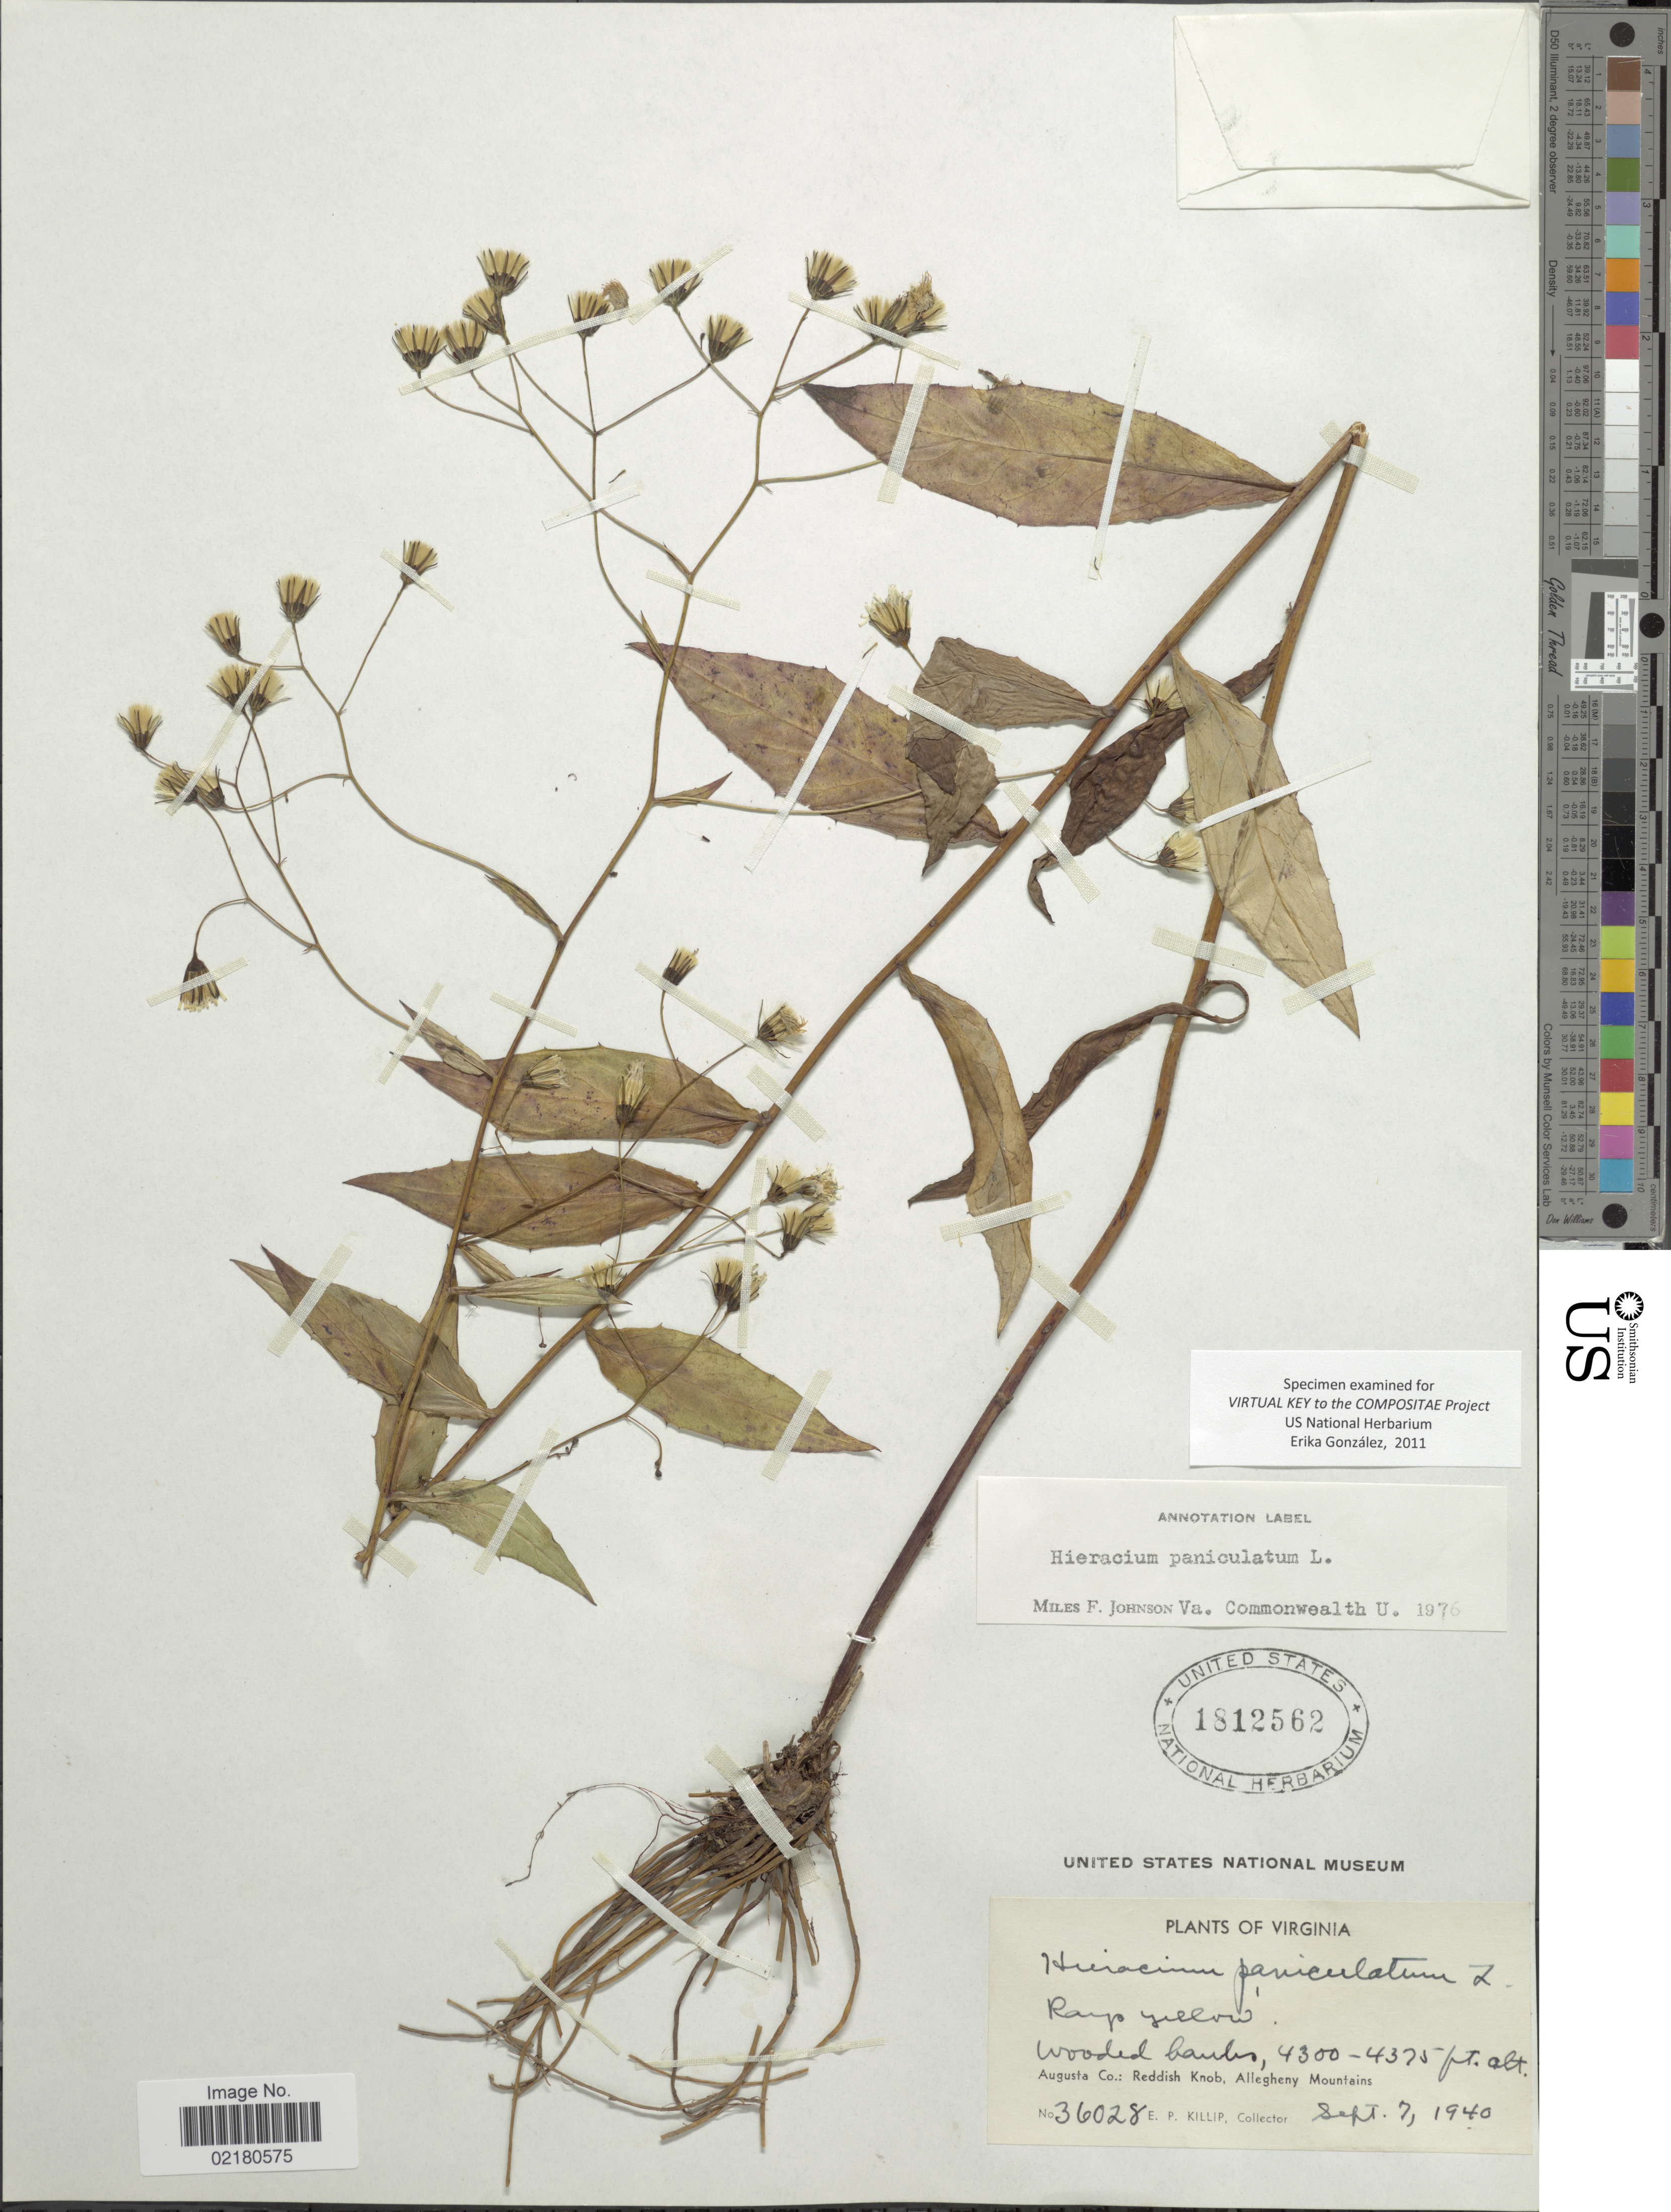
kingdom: Plantae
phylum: Tracheophyta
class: Magnoliopsida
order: Asterales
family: Asteraceae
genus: Hieracium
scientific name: Hieracium paniculatum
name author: L.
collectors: E. P. Killip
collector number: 36028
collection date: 1940-09-07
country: United States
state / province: Virginia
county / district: Augusta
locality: Augusta Co.: Allegheny Mountains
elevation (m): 1311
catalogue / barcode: US 1812562